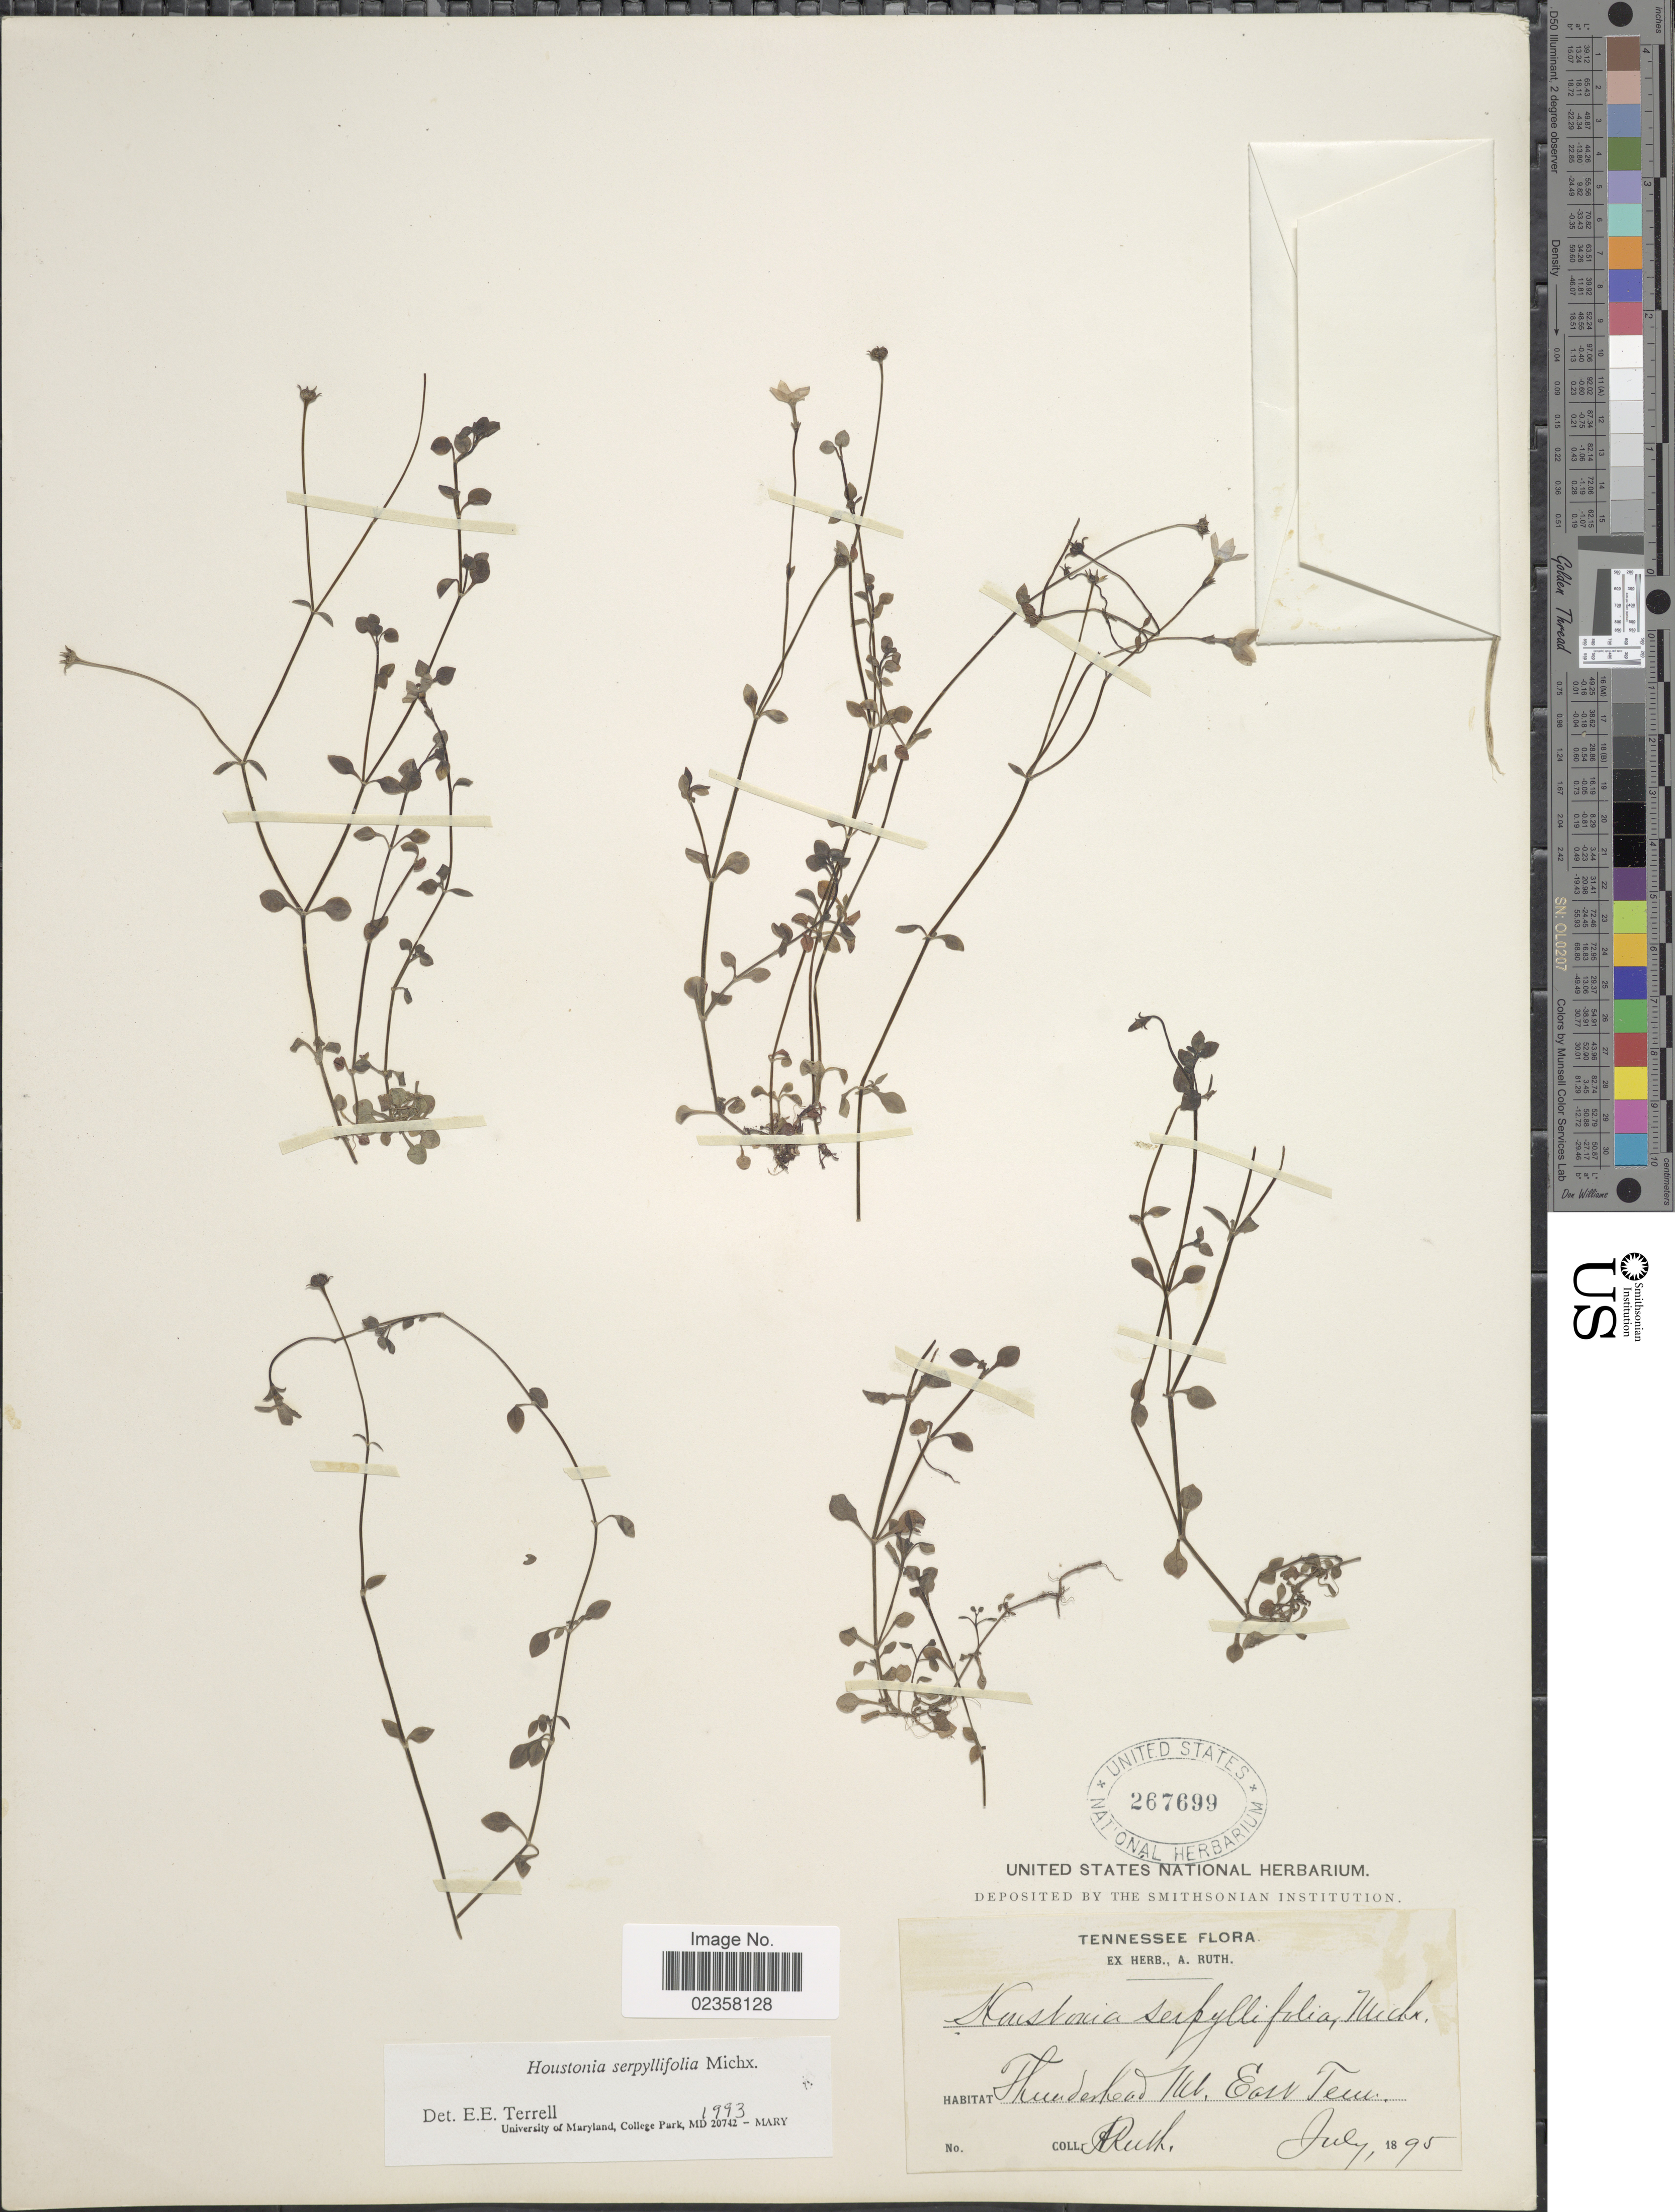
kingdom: Plantae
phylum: Tracheophyta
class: Magnoliopsida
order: Gentianales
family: Rubiaceae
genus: Houstonia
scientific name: Houstonia serpyllifolia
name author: Michx.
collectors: A. Ruth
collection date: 1895-07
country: United States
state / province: Tennessee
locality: Thunderhead Mt., East Tenn.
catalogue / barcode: US 267699